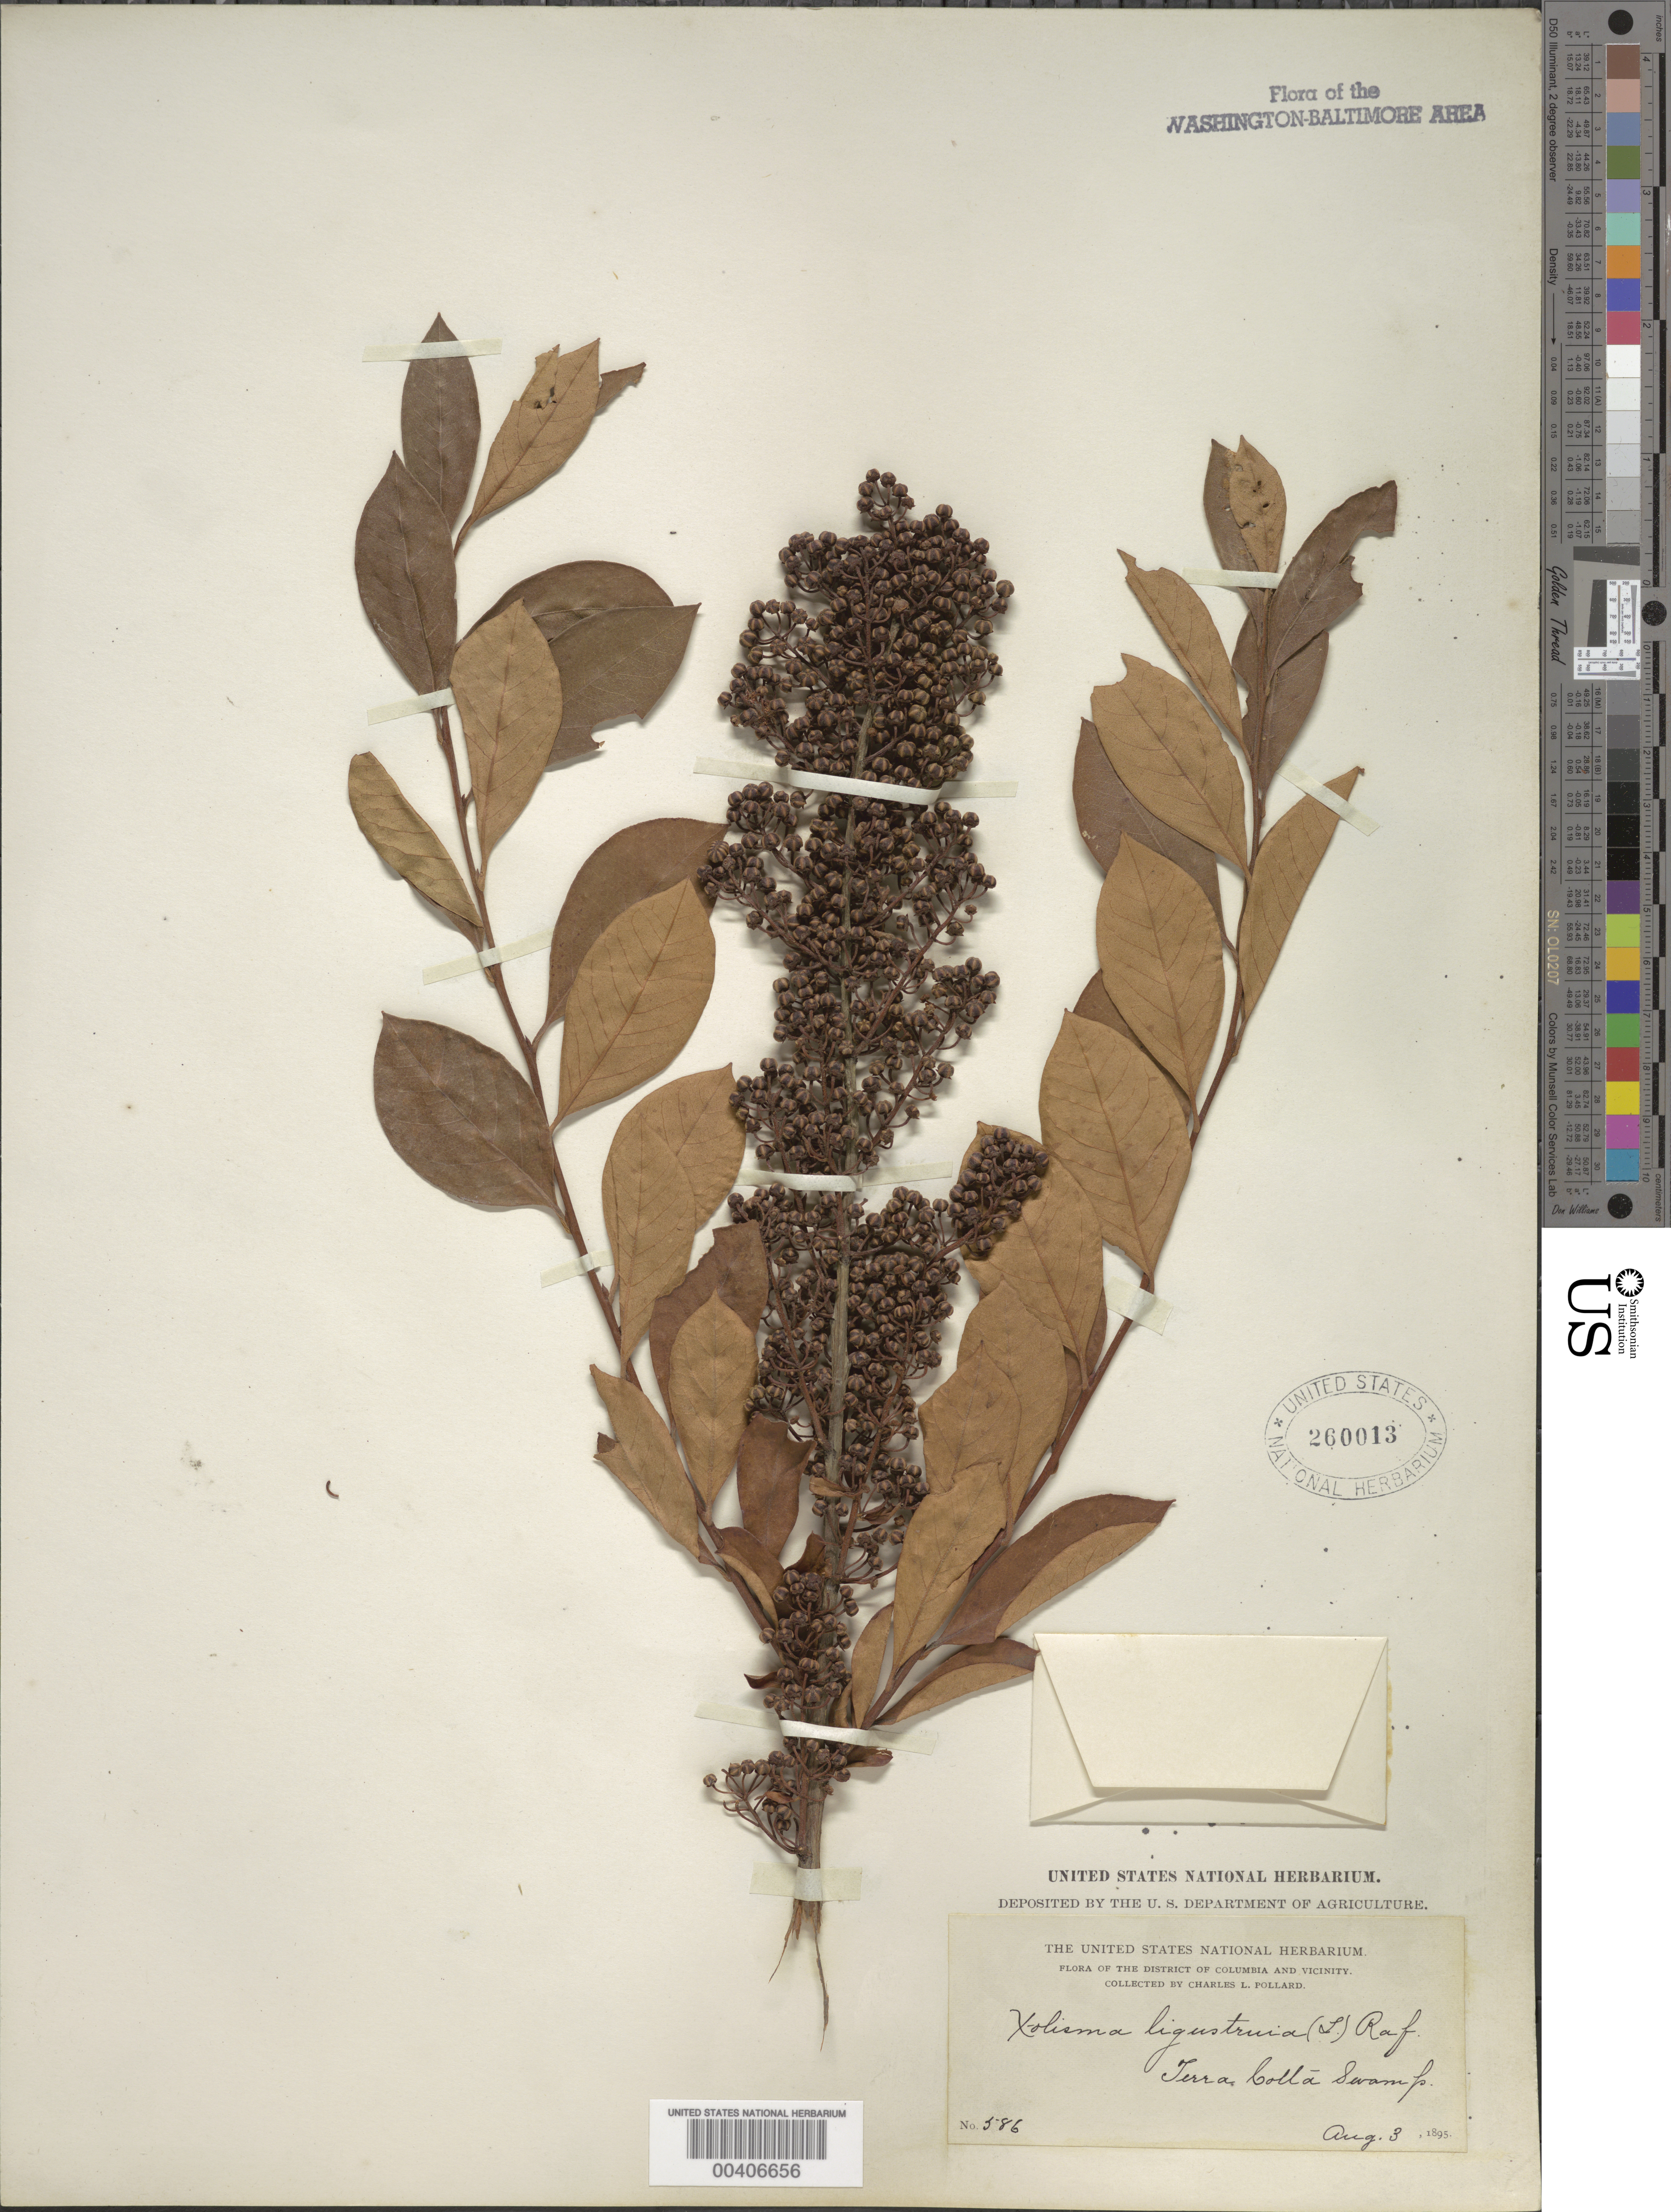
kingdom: Plantae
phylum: Tracheophyta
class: Magnoliopsida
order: Ericales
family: Ericaceae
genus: Lyonia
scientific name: Lyonia ligustrina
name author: (L.) DC.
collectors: C. L. Pollard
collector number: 586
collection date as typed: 03 Aug 1895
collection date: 1895-08-03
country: United States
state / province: District of Columbia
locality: Terra Cotta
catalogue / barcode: US 260013